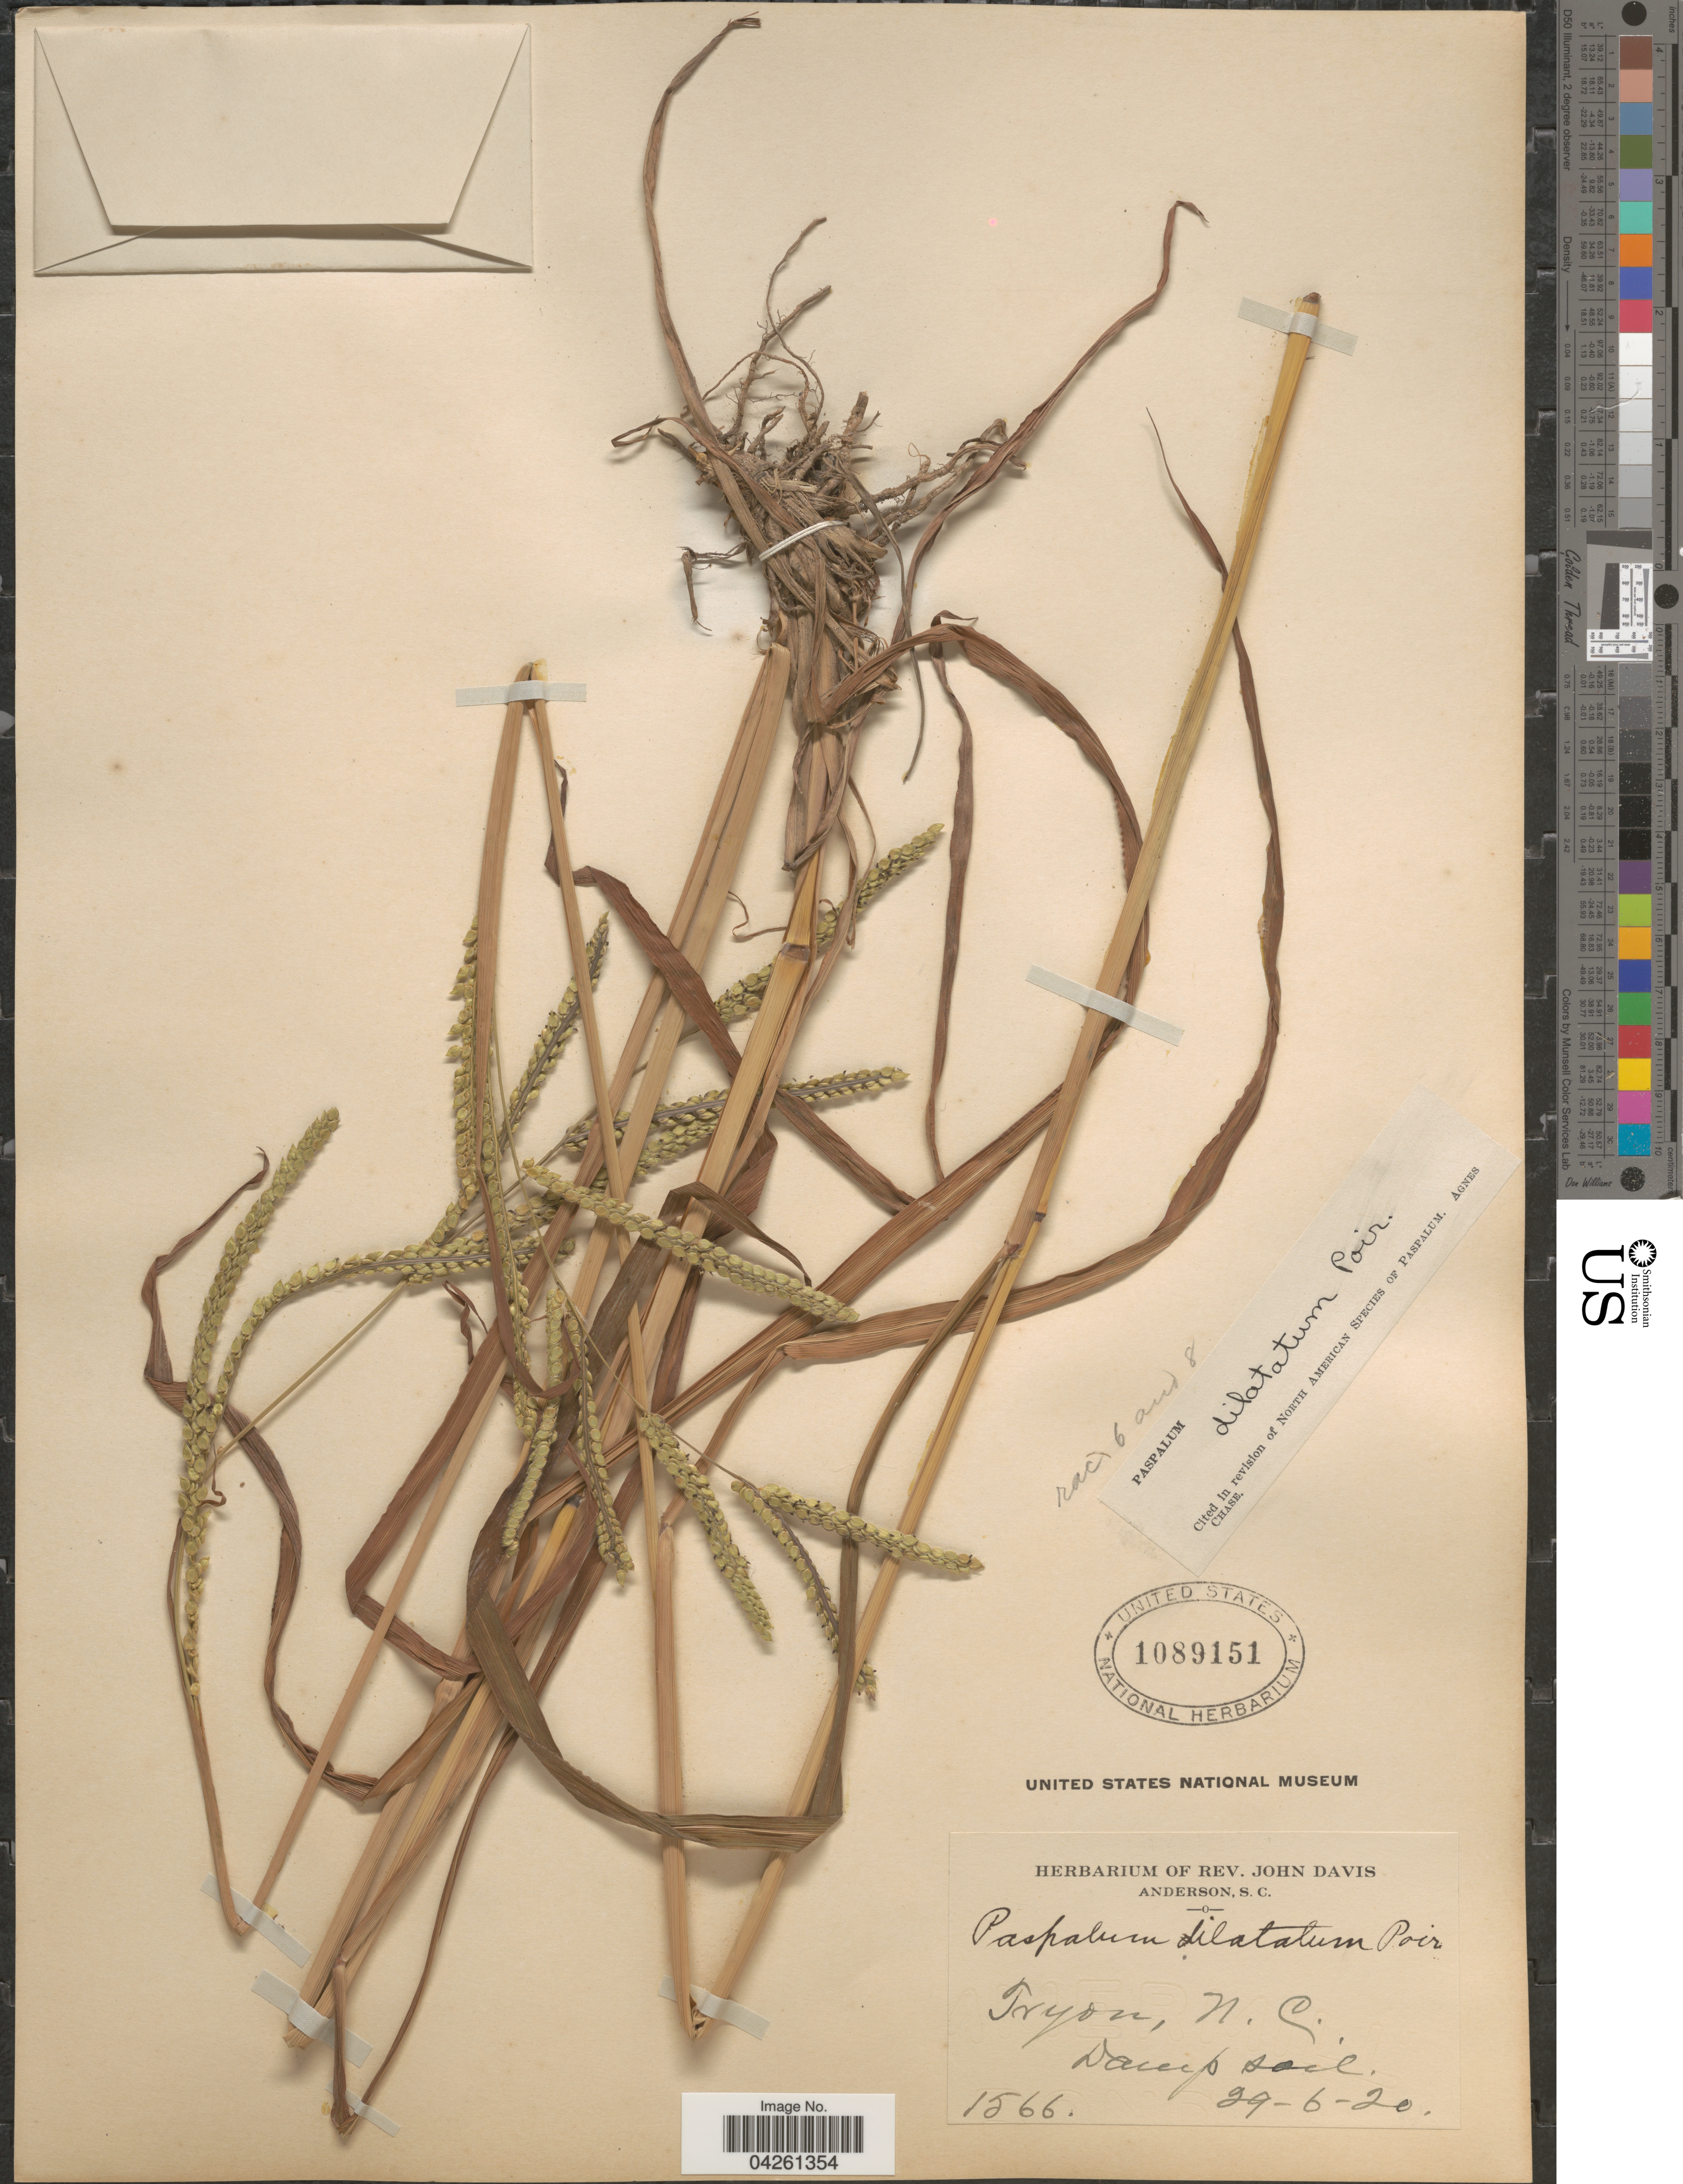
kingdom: Plantae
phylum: Tracheophyta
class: Liliopsida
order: Poales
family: Poaceae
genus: Paspalum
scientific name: Paspalum dilatatum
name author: Poir.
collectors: ex herb. Rev. John Davis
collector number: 1566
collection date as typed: Transcribed d/m/y: 29/6/20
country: United States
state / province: North Carolina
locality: Tryon. Damp soi.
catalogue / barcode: US 1089151